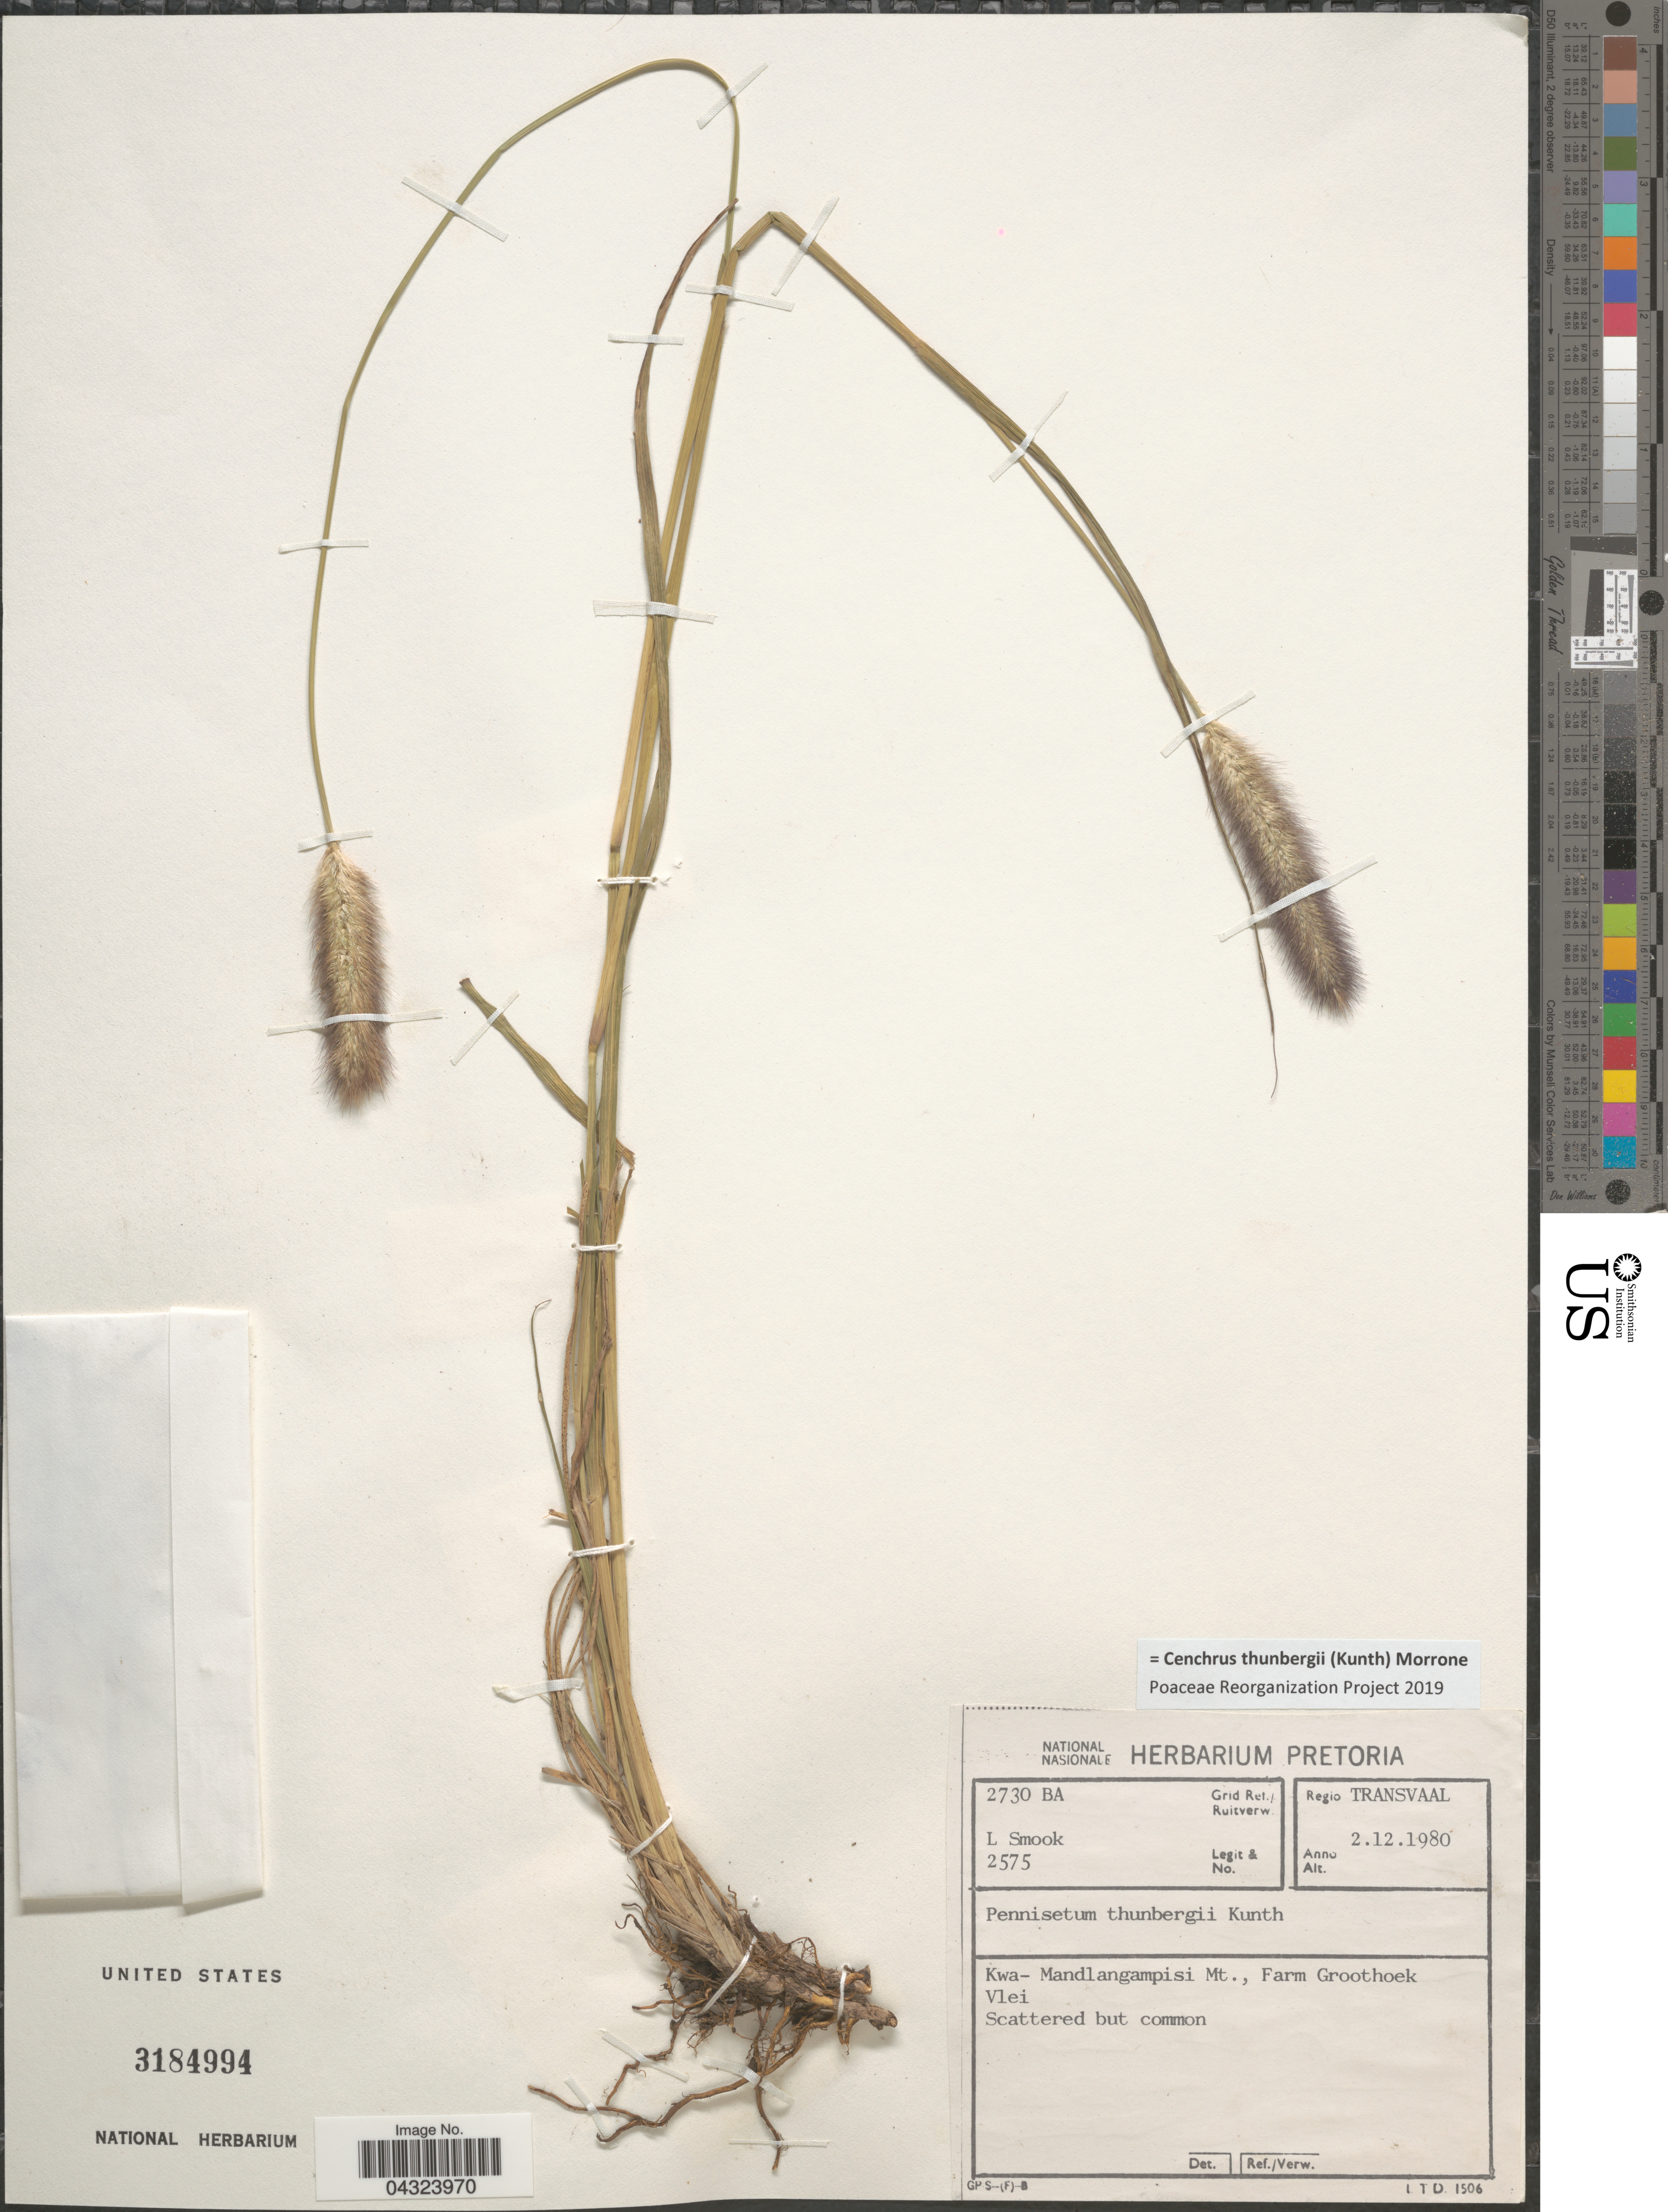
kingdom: Plantae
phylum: Tracheophyta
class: Liliopsida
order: Poales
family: Poaceae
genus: Cenchrus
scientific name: Cenchrus thunbergii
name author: (Kunth) Morrone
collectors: L. Smook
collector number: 2575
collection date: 1980-12-02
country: South Africa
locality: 2730 BA Grid Ref./Ruitverw. Regio Transvaal. Kwa- Mandlangampisi Mt., Farm Groothoek Vlei.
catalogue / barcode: US 3184994